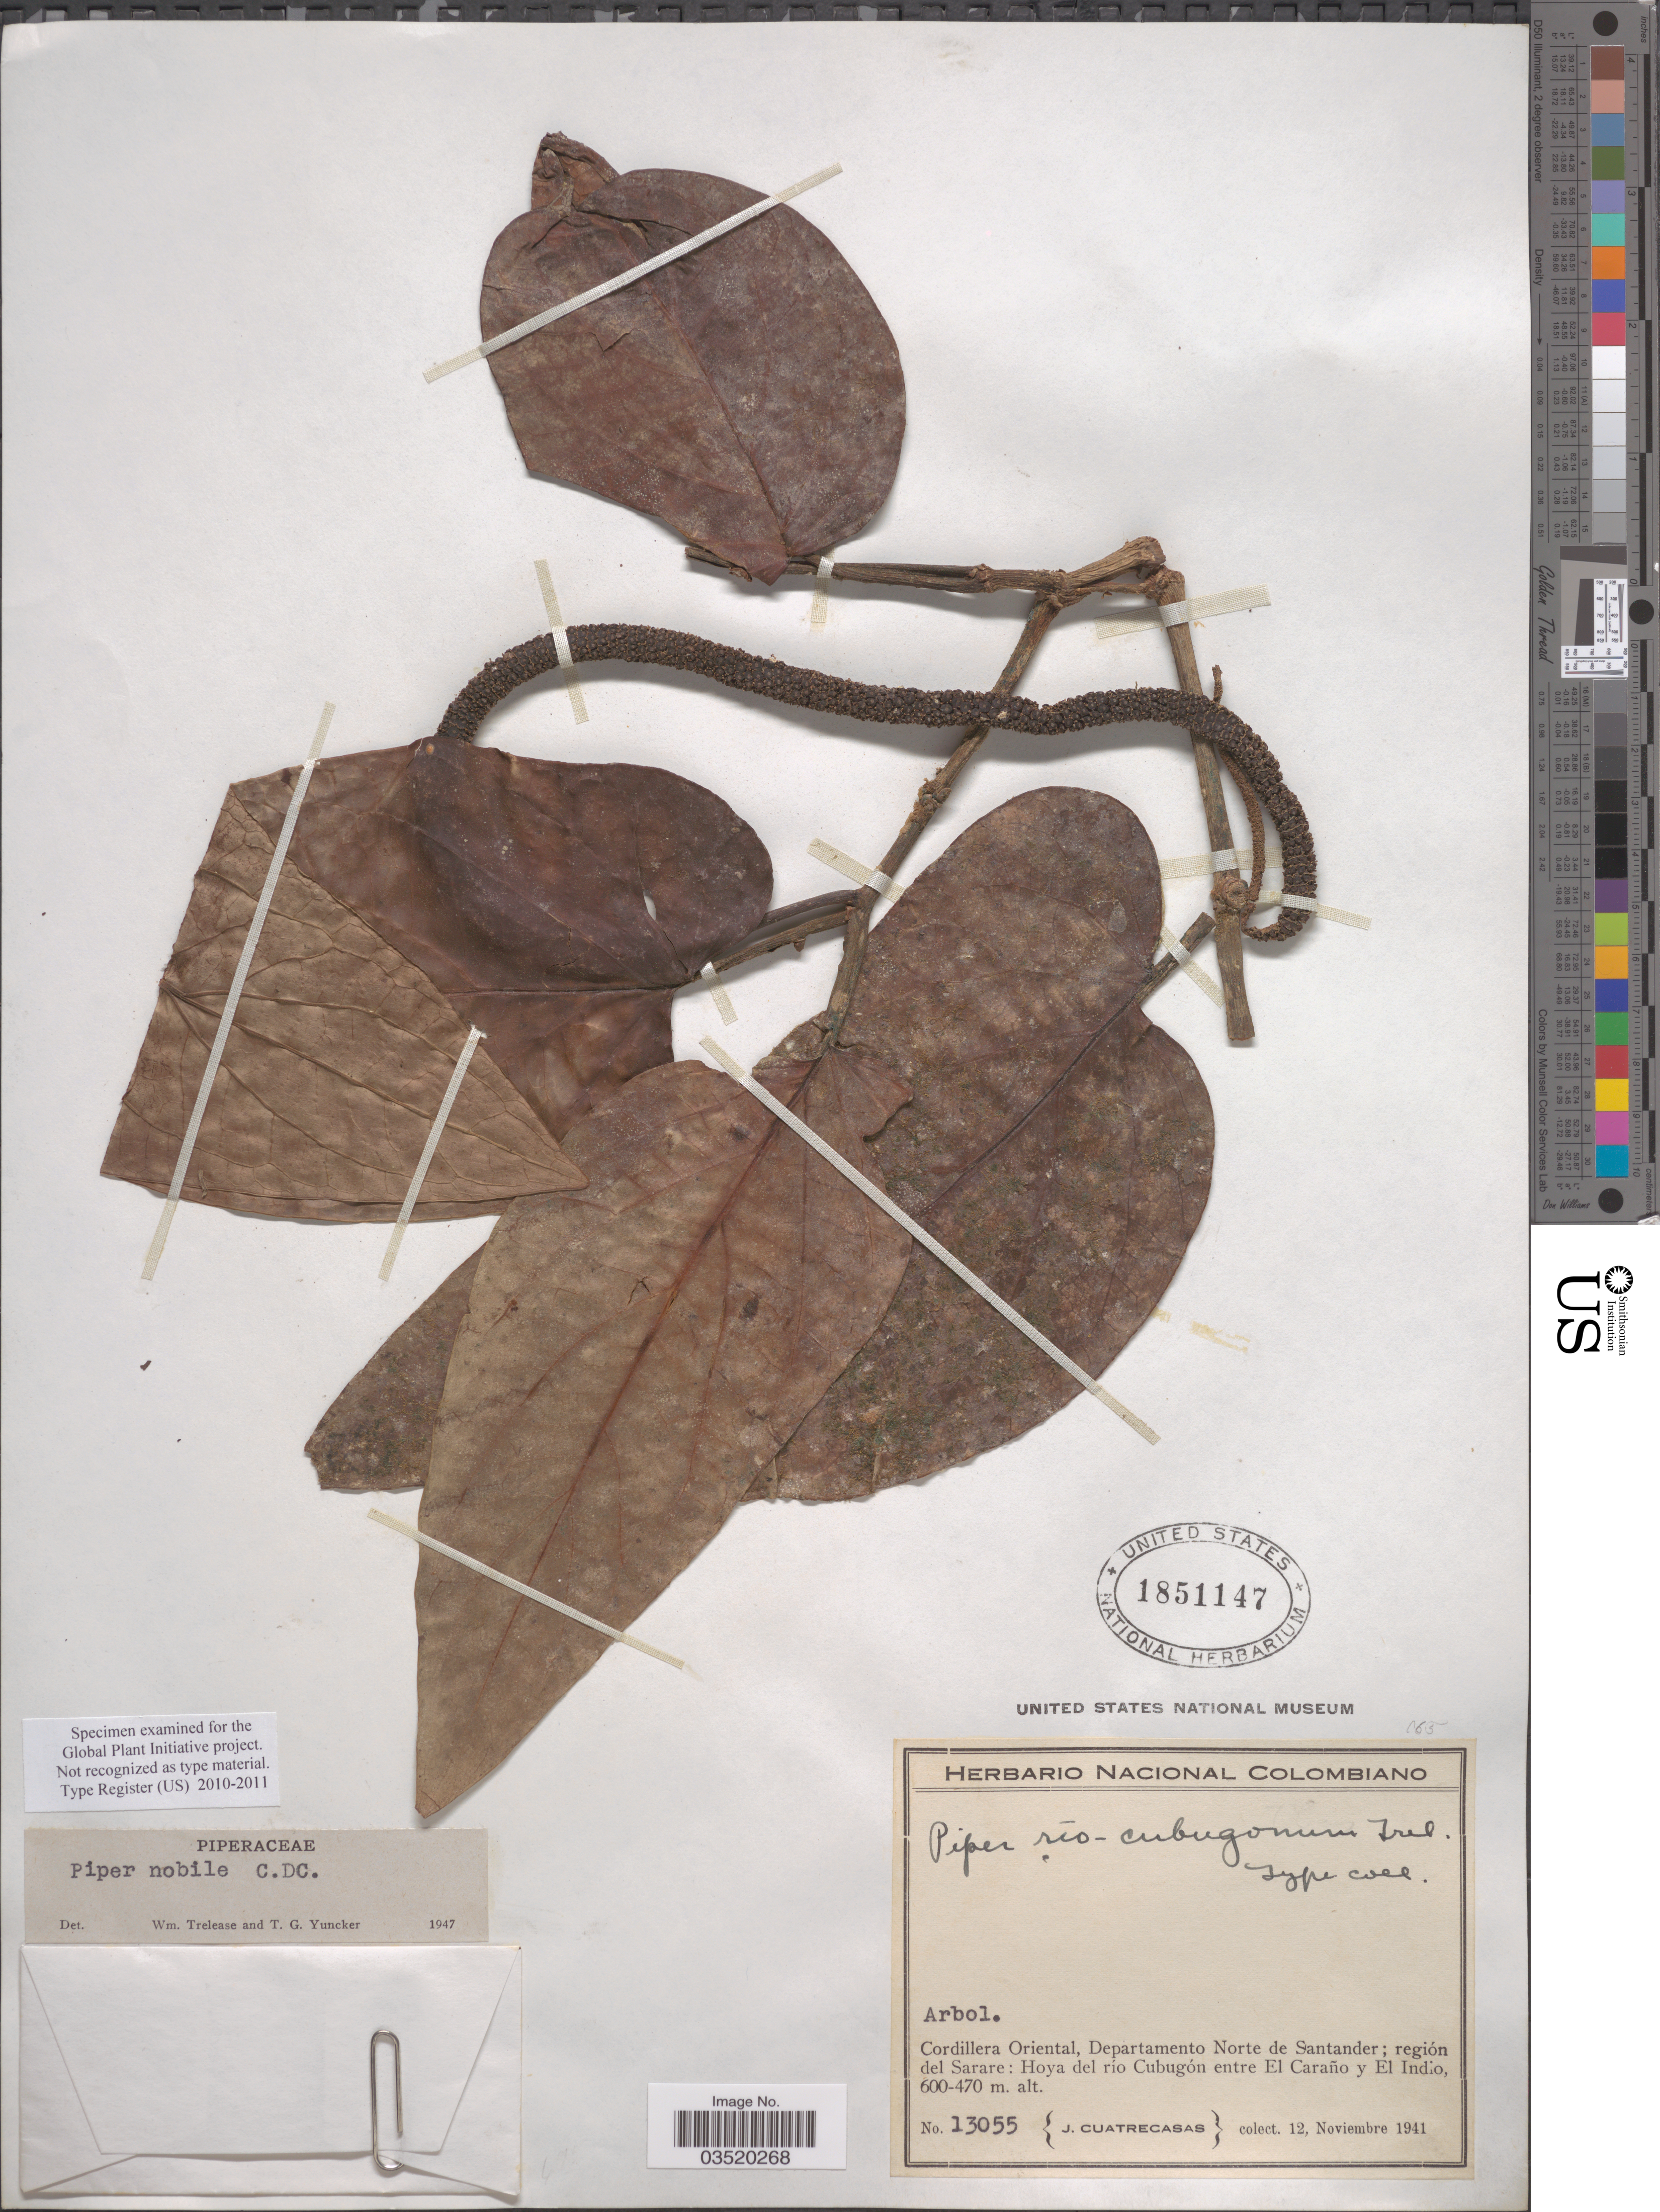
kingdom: Plantae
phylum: Tracheophyta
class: Magnoliopsida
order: Piperales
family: Piperaceae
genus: Piper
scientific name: Piper nobile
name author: C. DC.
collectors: J. Cuatrecasas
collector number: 13055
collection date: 1941-11-12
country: Colombia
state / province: Norte de Santander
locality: Cordillera Oriental, Departamento Norte de Santander; región del Sarare: Hoya del río Cubugón entre El Caraño y El Indio.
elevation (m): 470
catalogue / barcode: US 1851147